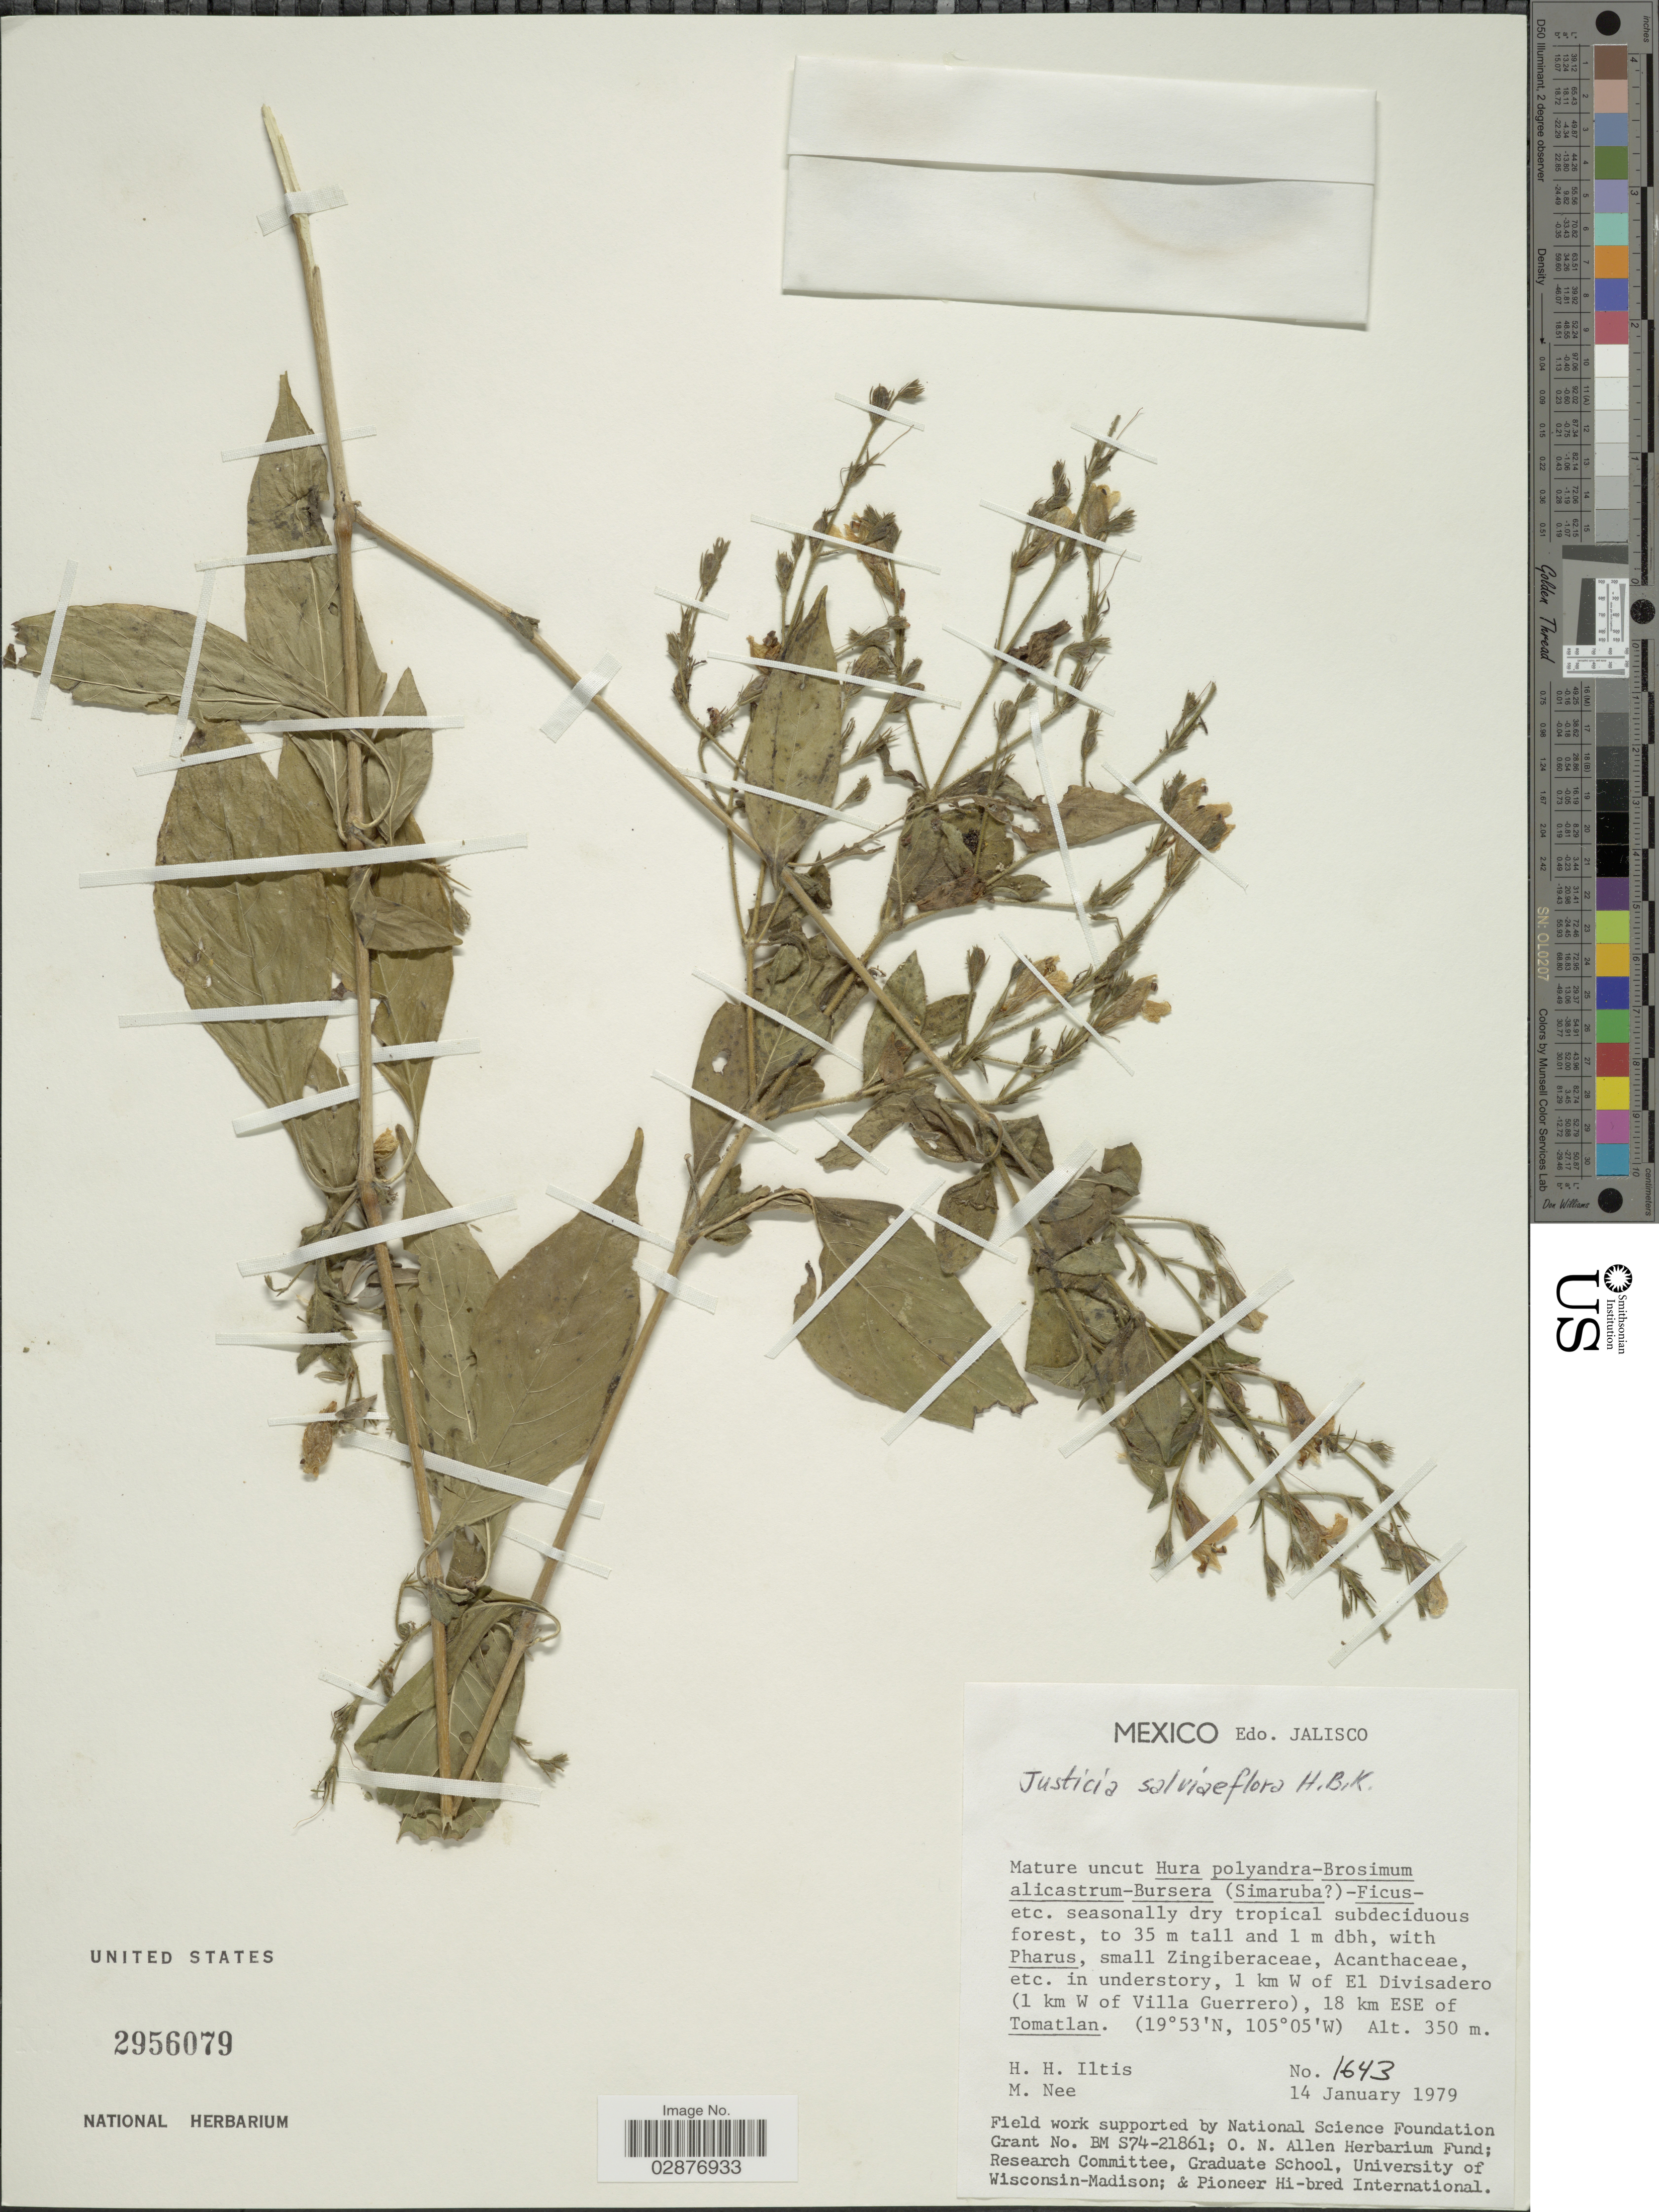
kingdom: Plantae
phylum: Tracheophyta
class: Magnoliopsida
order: Lamiales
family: Acanthaceae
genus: Justicia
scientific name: Justicia salviiflora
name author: Kunth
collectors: H. H. Iltis & M. Nee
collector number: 1643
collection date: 1979-01-14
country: Mexico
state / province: Jalisco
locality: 1 km W of El Divisadero (1 km W of Villa Guerrero), 18 km ESE of Tomatlan.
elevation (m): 350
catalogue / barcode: US 2956079